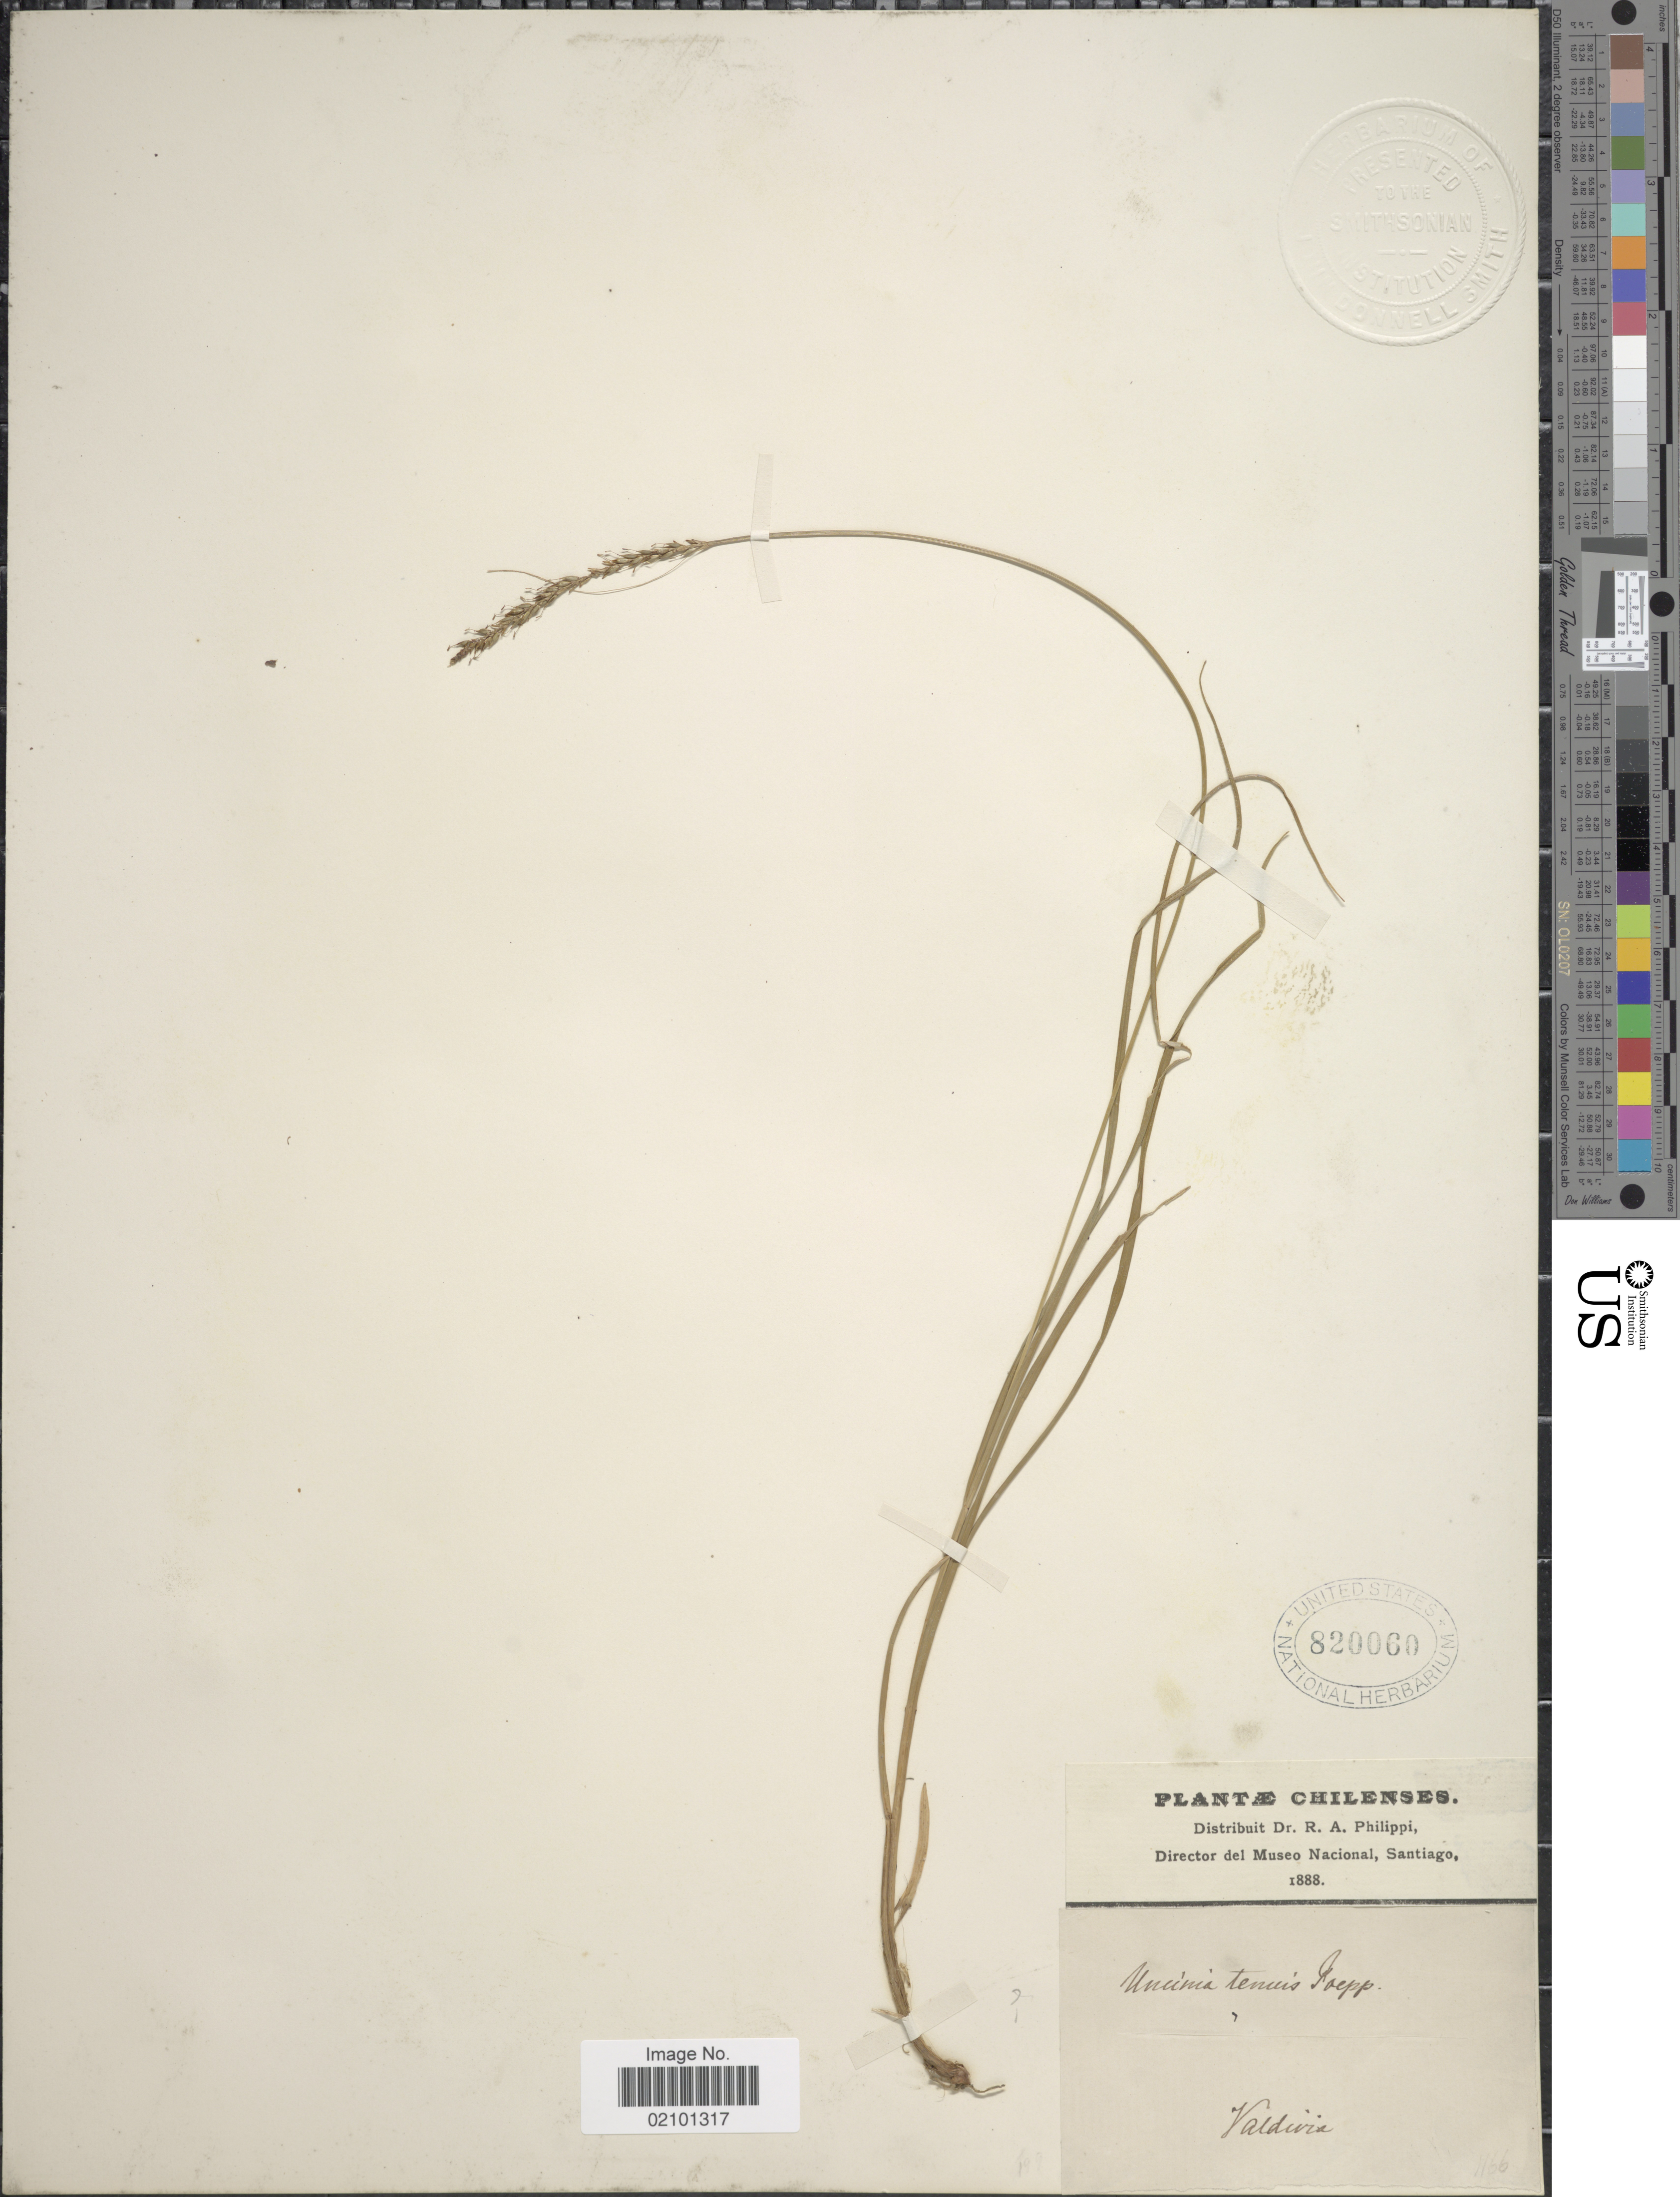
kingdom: Plantae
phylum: Tracheophyta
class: Liliopsida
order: Poales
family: Cyperaceae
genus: Carex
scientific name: Carex firmula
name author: (Kük.) J.R. Starr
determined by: Strong, Mark T., (BOT), Smithsonian Institution - National Museum of Natural History (UNITED STATES)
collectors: ex. herb. R.A. Philippi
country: Chile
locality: Valdivia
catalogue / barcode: US 820060